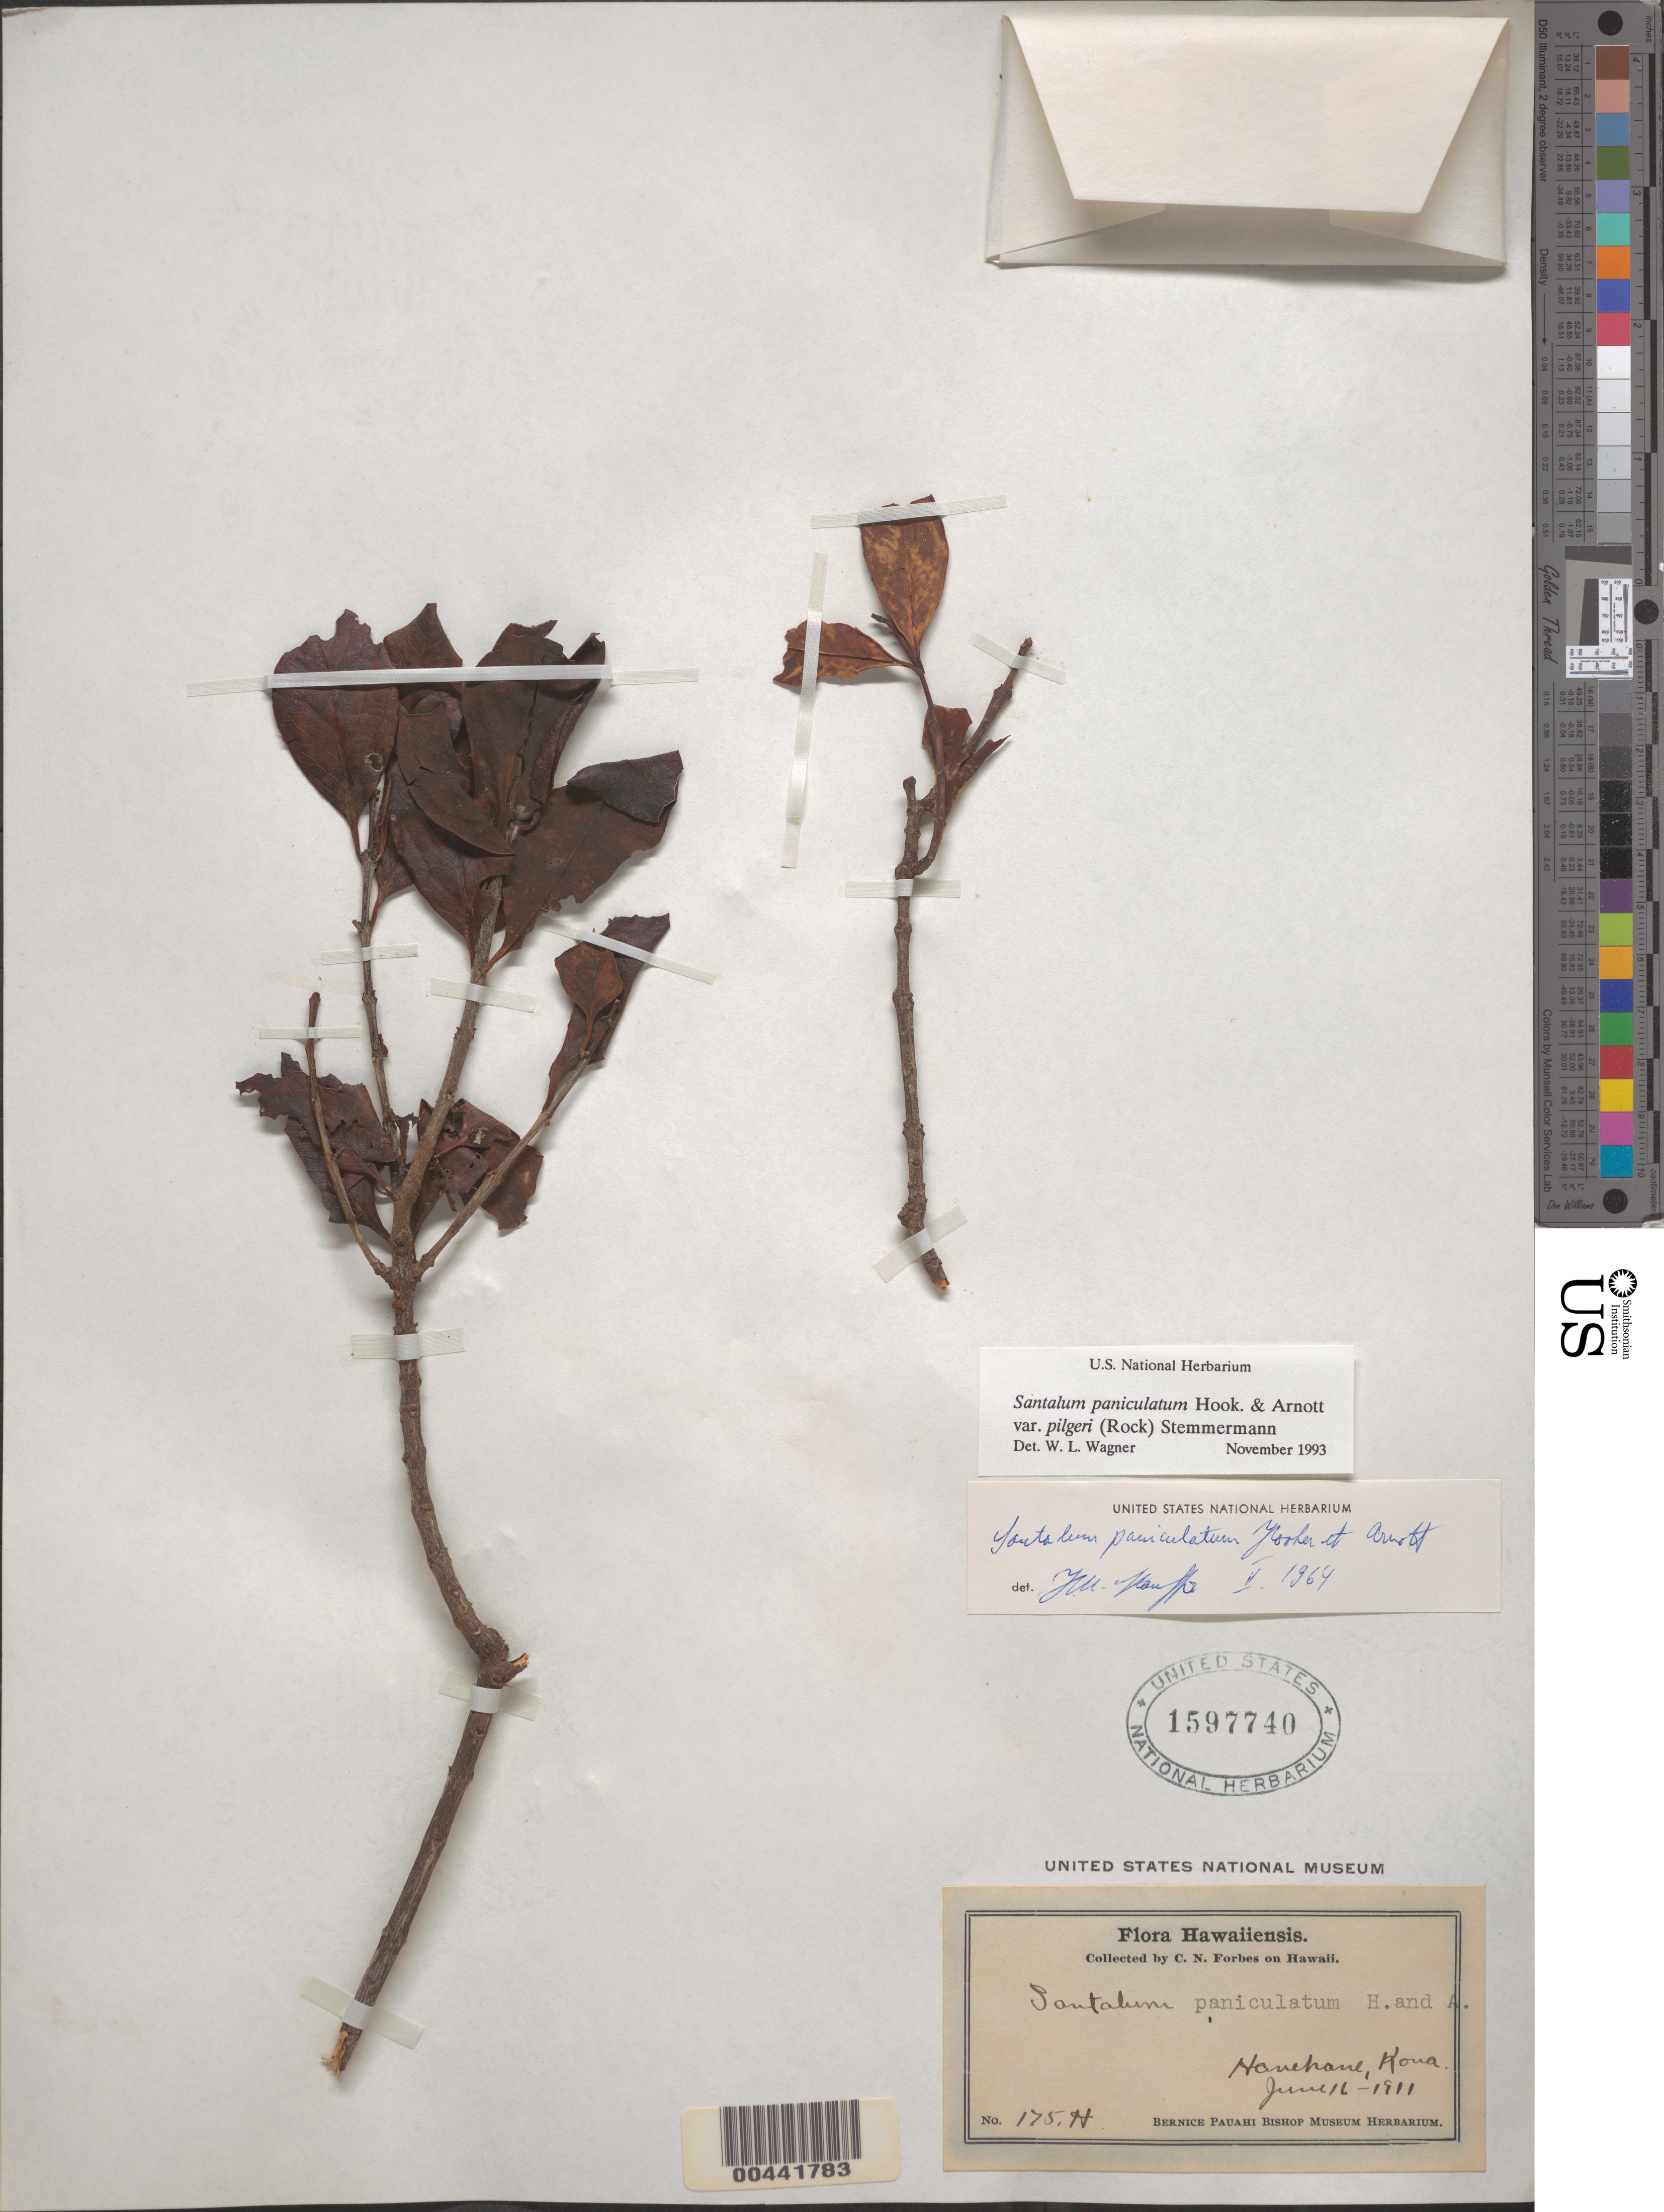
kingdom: Plantae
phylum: Tracheophyta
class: Magnoliopsida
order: Santalales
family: Santalaceae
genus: Santalum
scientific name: Santalum paniculatum var. pilgeri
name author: (Rock) Stemmerm.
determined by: Wagner, W. L., (BOT), Smithsonian Institution - National Museum of Natural History (UNITED STATES)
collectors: C. N. Forbes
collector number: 175.H.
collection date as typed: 16 Jun 1911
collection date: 1911-06-16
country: United States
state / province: Hawaii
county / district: Hawaii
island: Hawaii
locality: Hanehane, Kona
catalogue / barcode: US 1597740